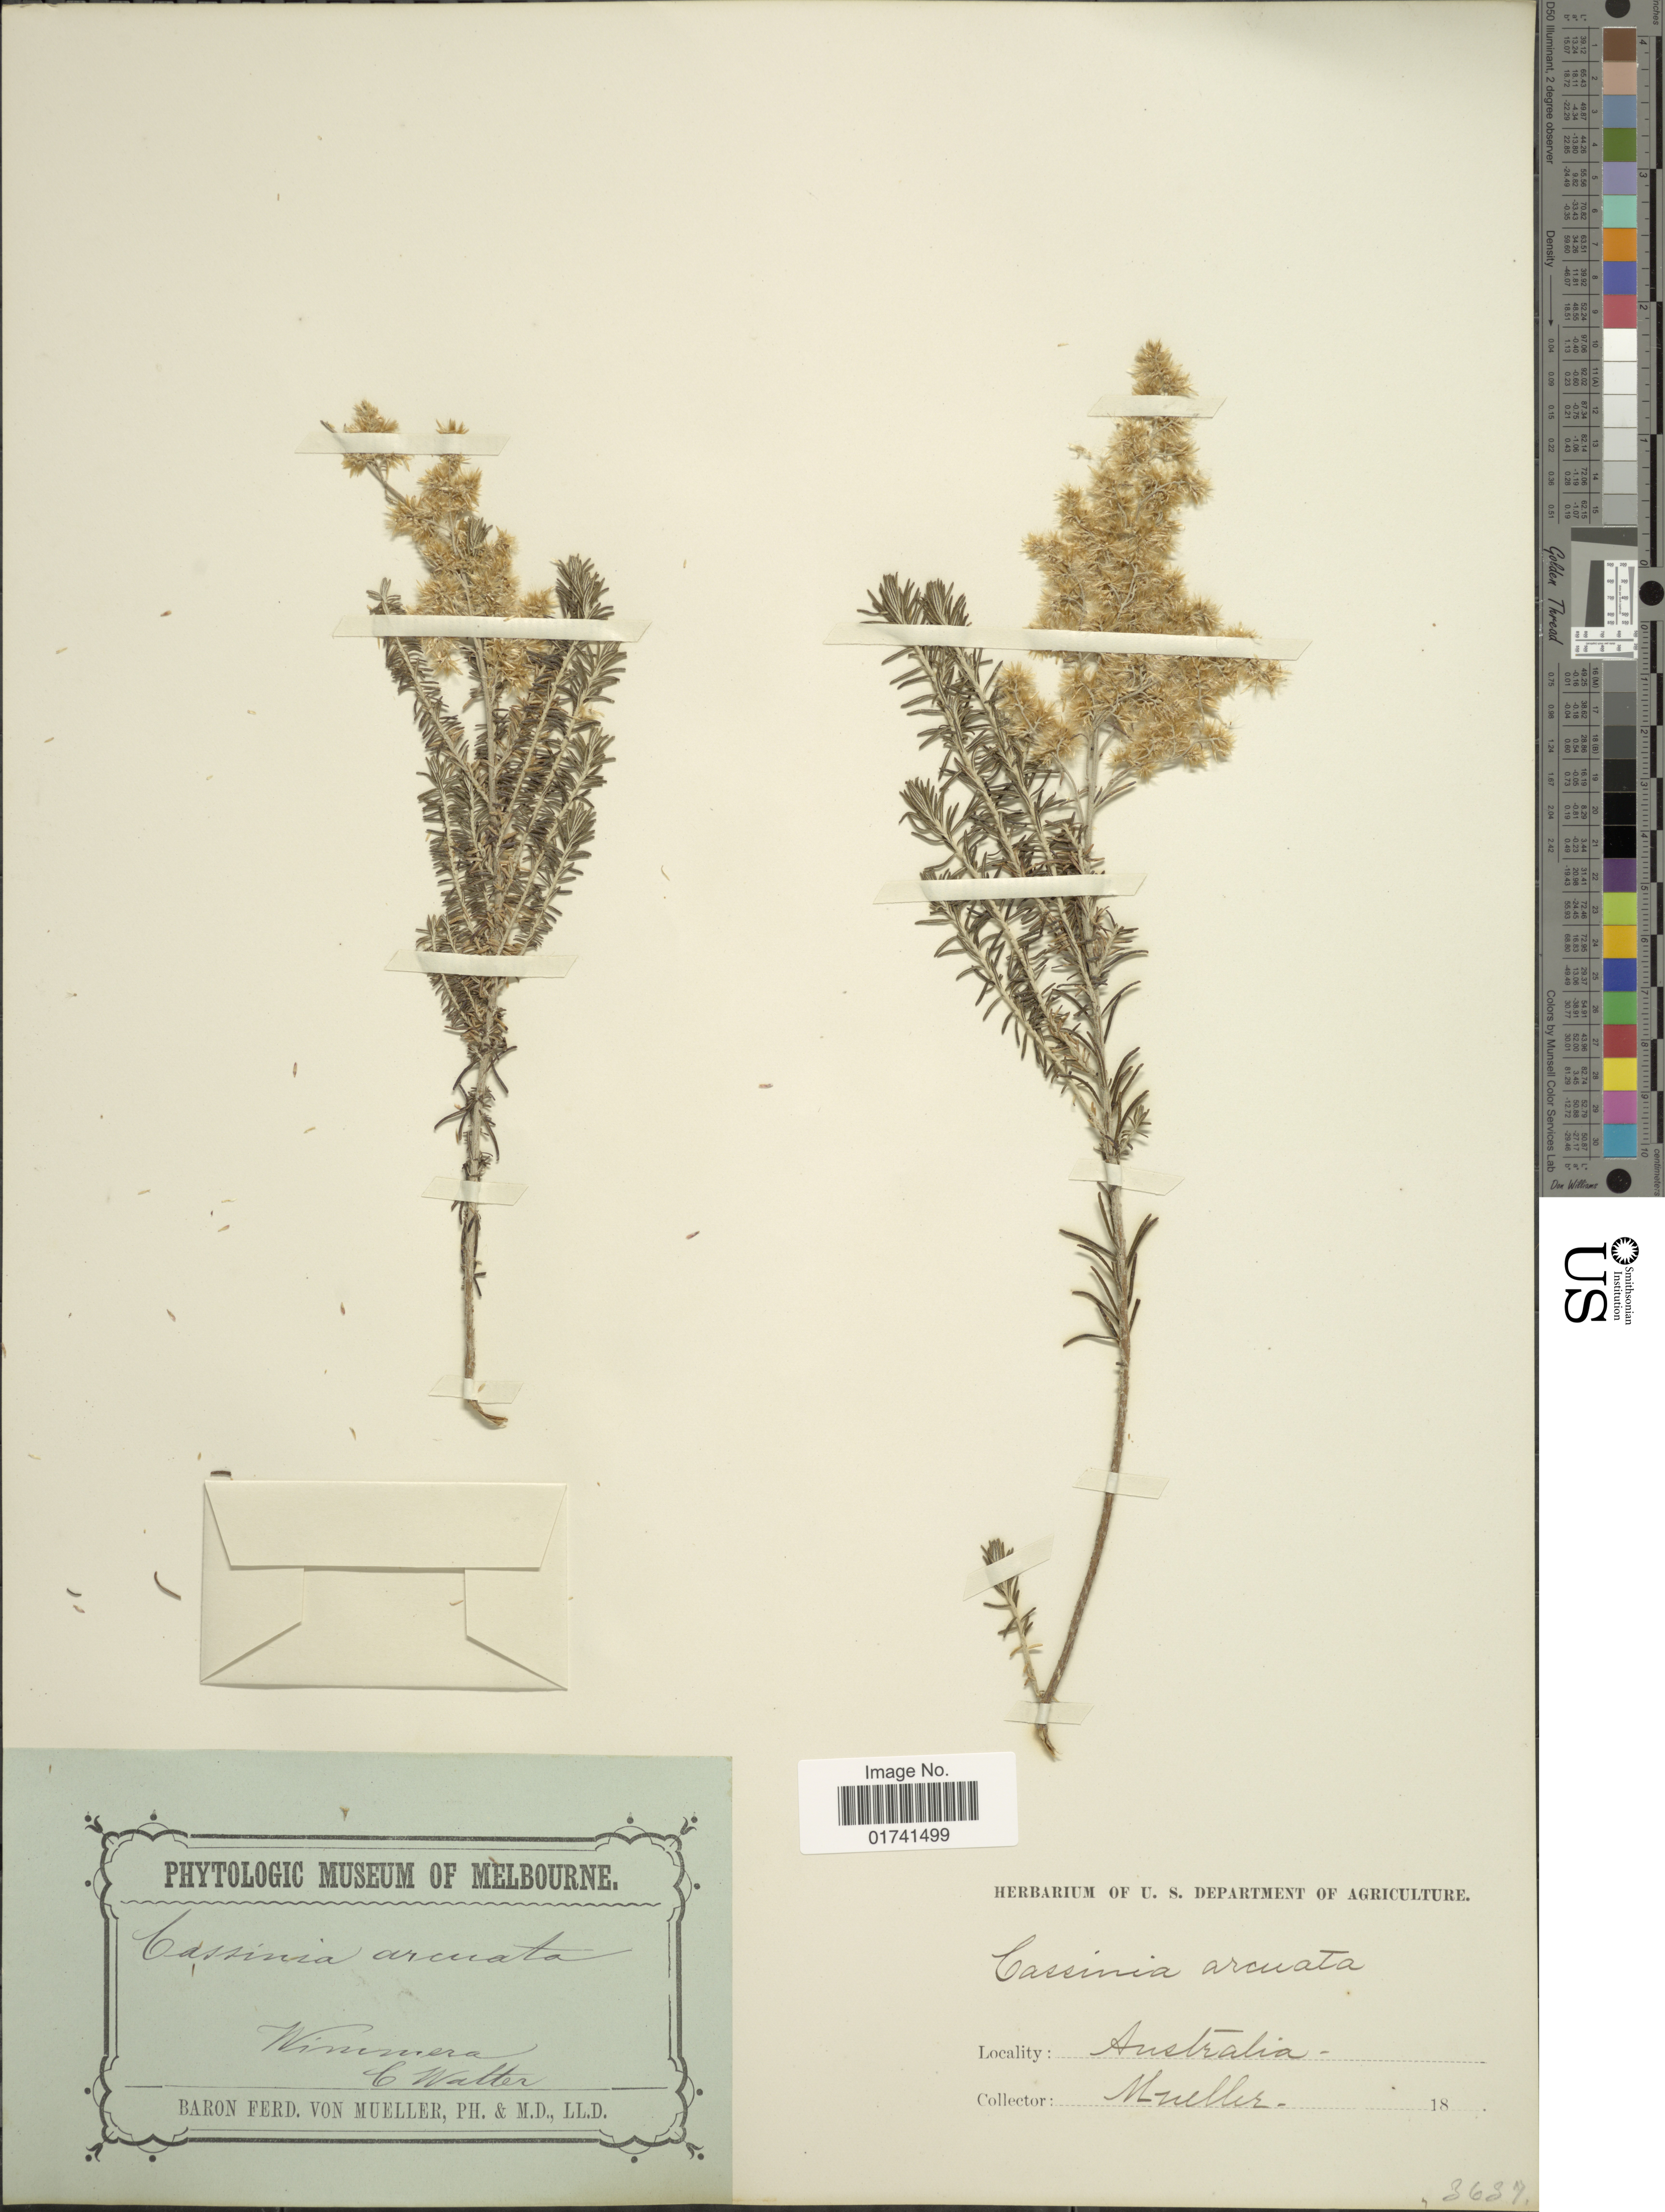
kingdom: Plantae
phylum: Tracheophyta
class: Magnoliopsida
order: Asterales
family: Asteraceae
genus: Cassinia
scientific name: Cassinia arcuata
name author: R. Br.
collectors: B. von Mueller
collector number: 3639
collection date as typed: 18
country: Australia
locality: Wimmera